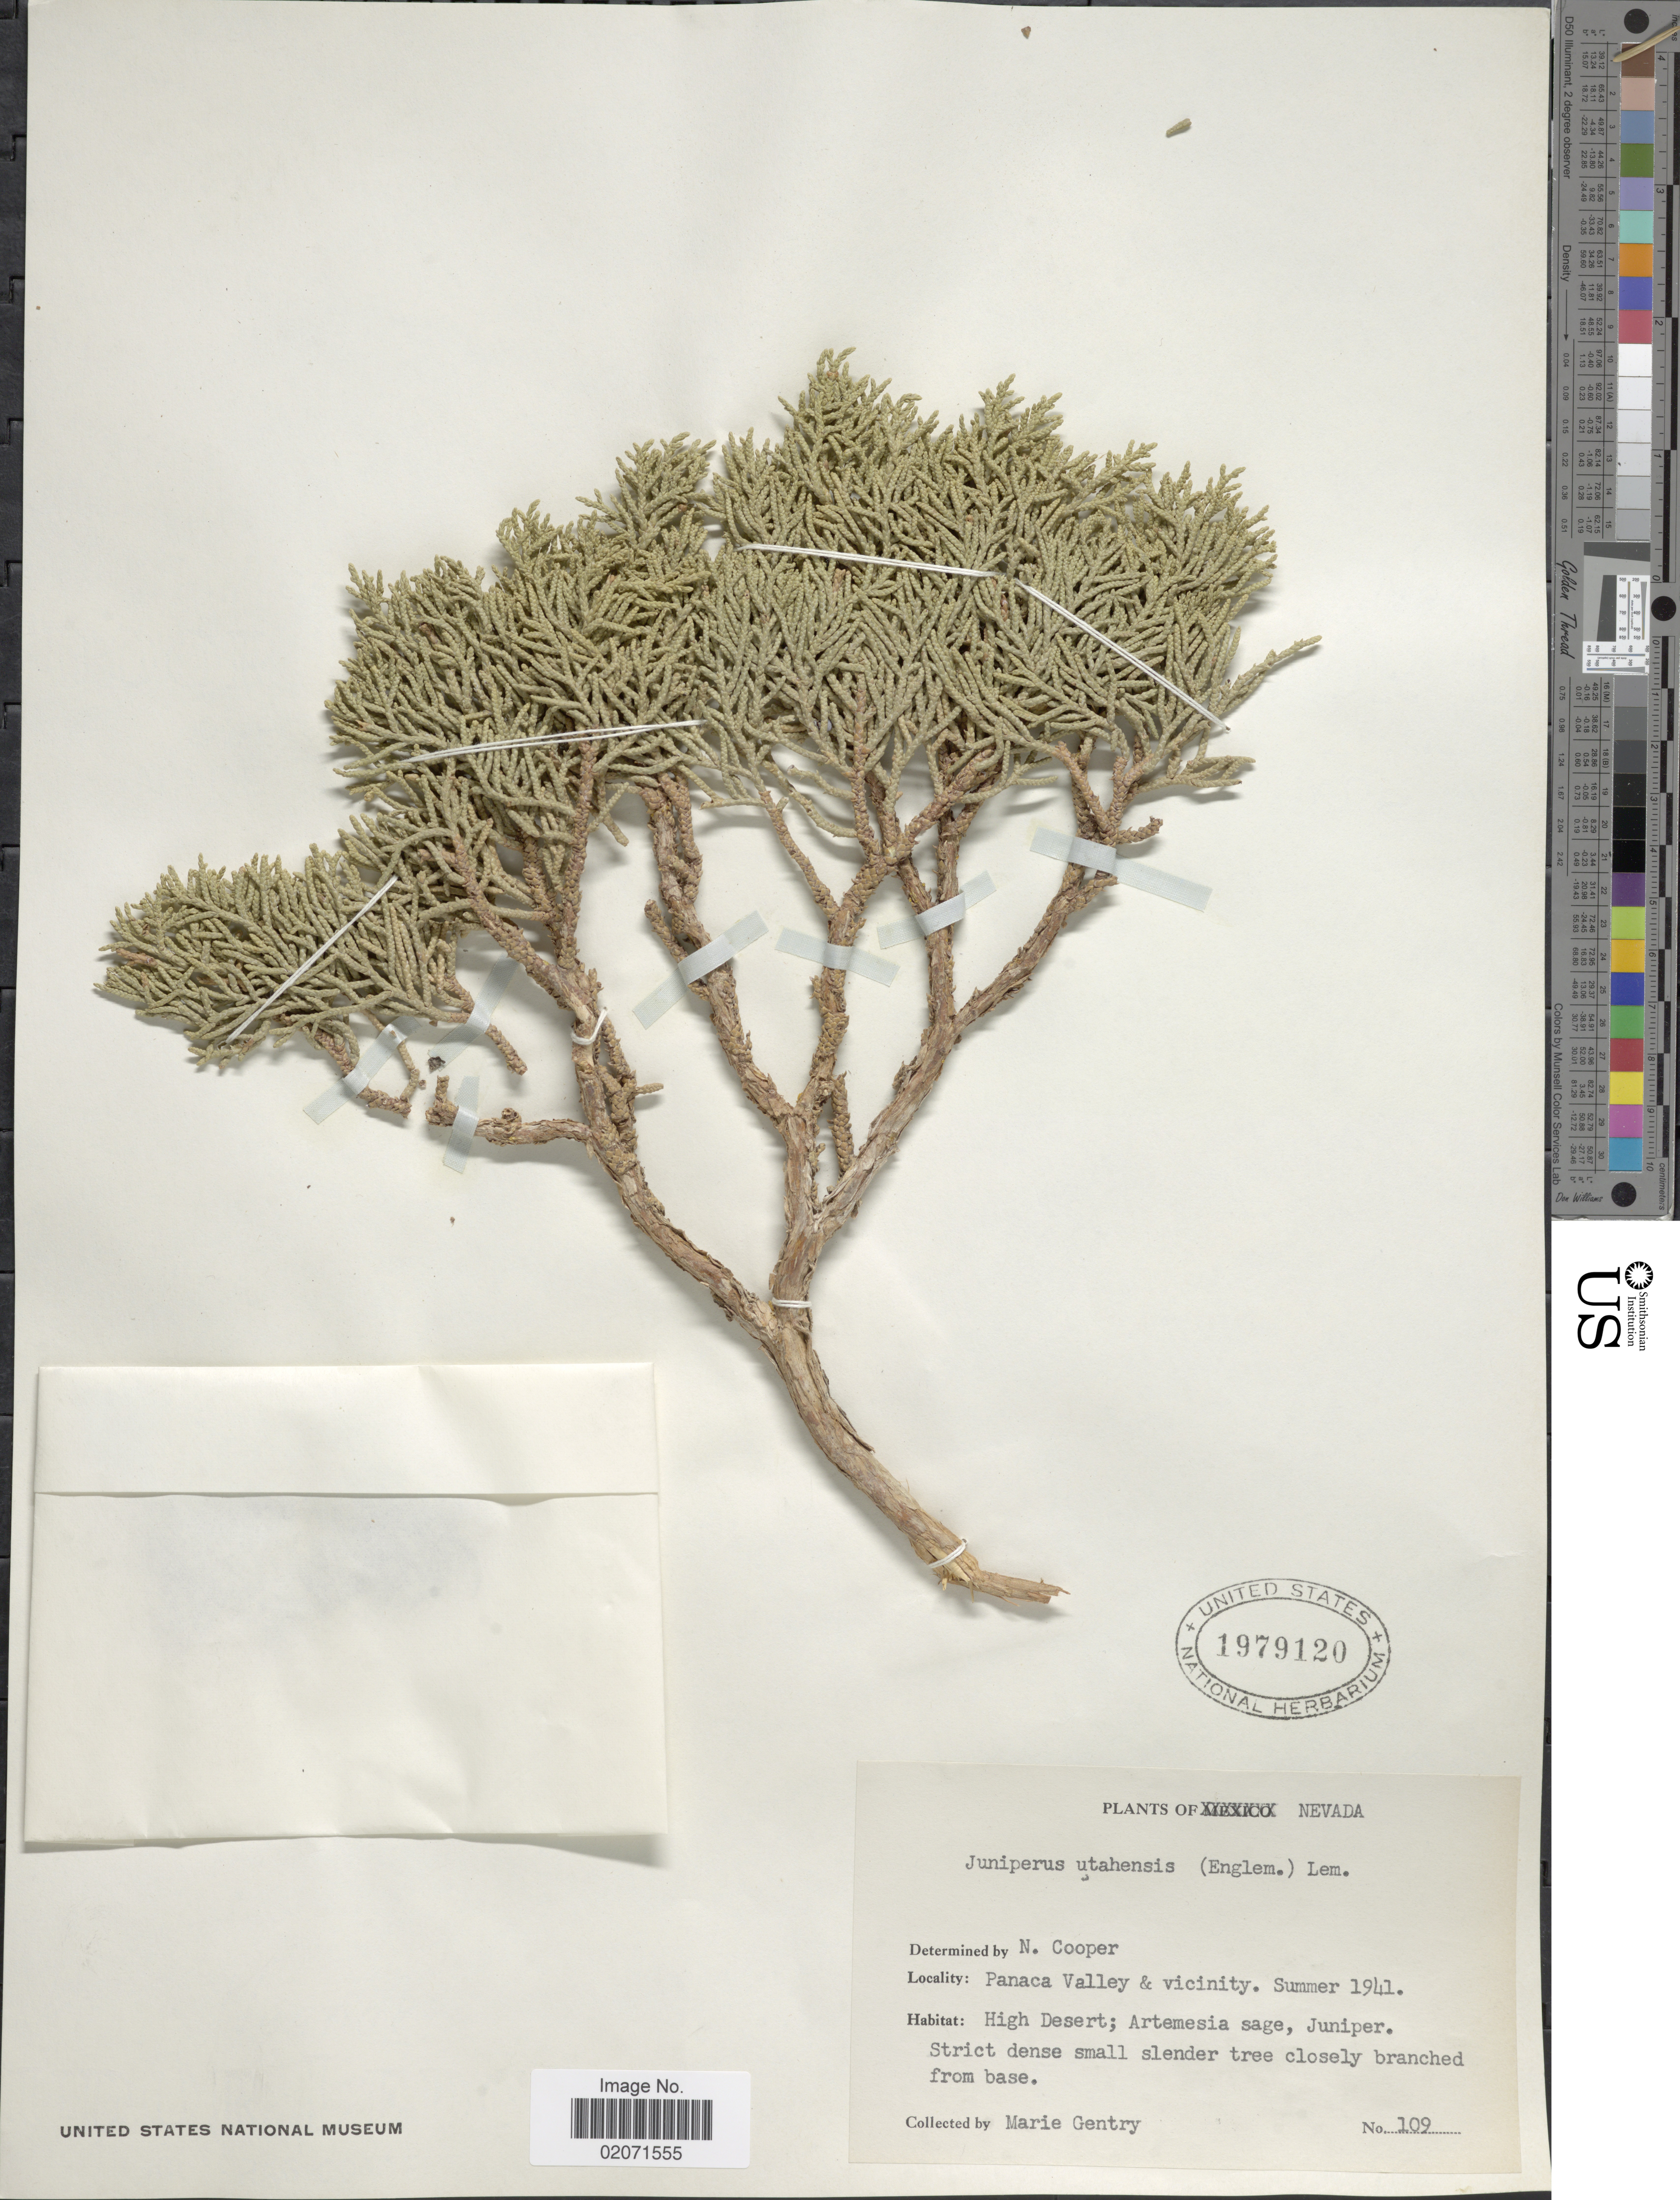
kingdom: Plantae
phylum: Tracheophyta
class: Pinopsida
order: Pinales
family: Cupressaceae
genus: Juniperus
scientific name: Juniperus osteosperma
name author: (Torr.) Little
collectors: M. Gentry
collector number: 109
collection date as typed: Summer 1941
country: United States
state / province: Nevada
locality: Panaca Valley & vicinity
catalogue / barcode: US 1979120